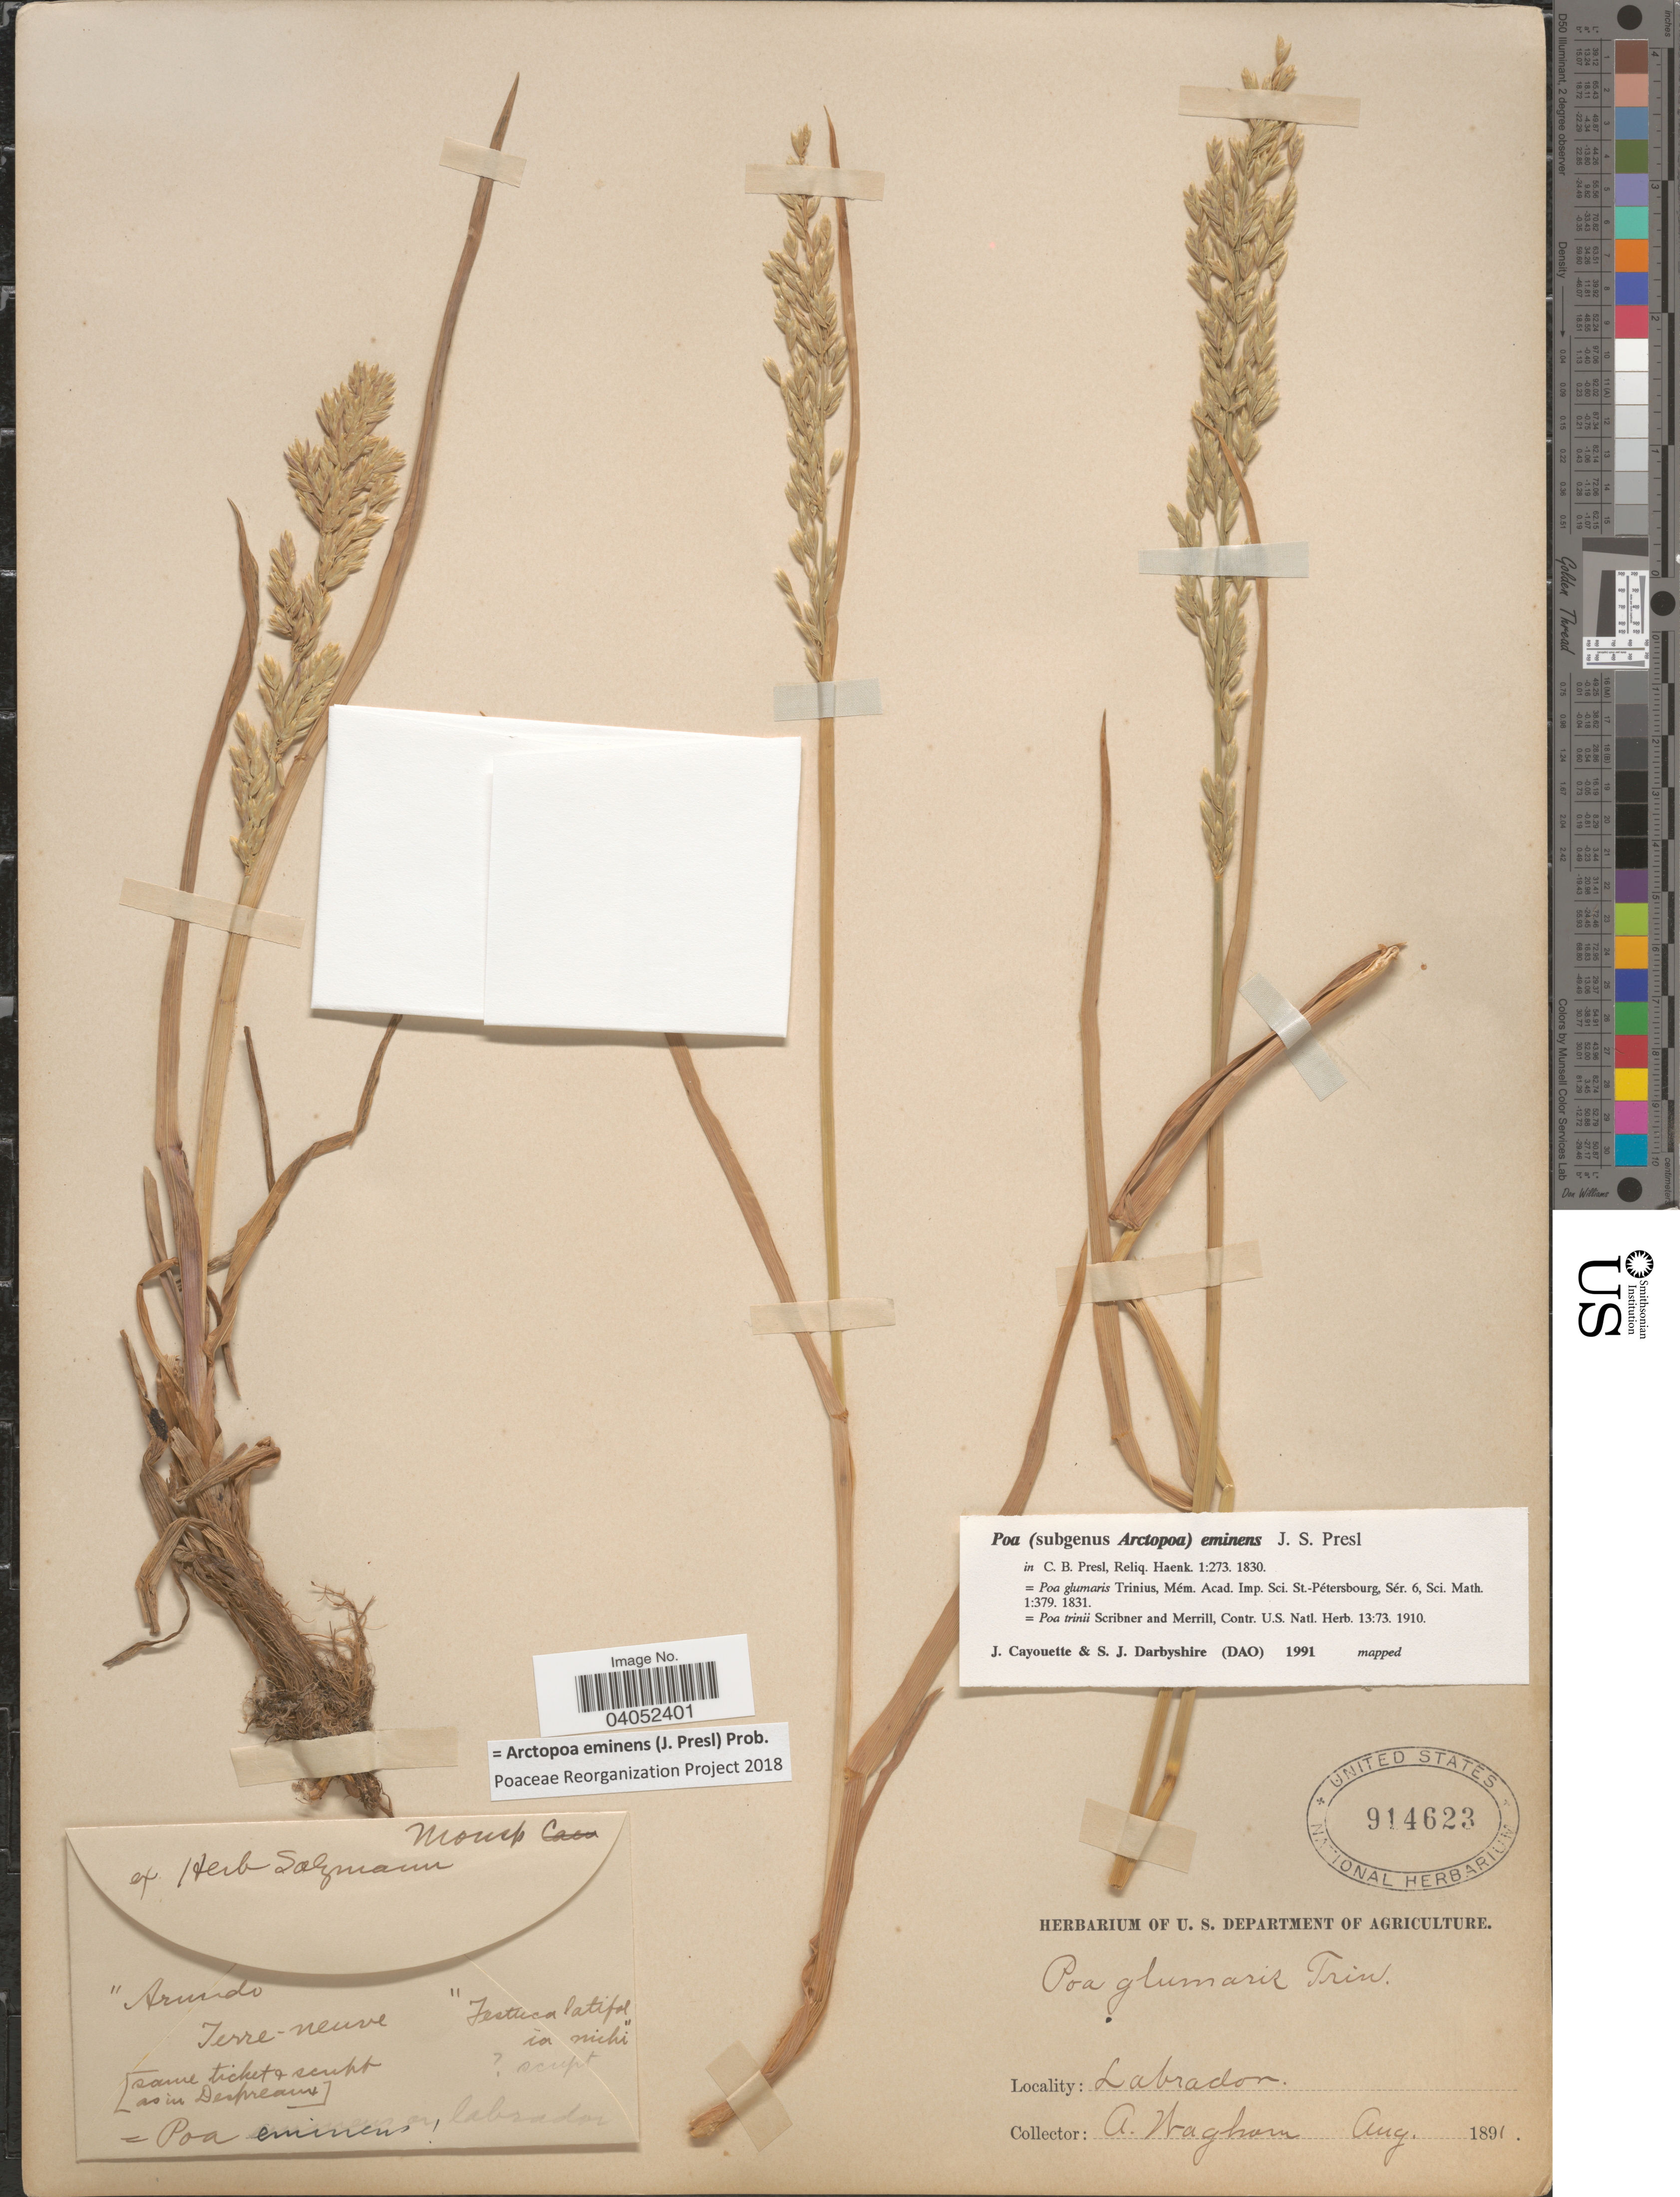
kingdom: Plantae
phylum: Tracheophyta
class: Liliopsida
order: Poales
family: Poaceae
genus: Arctopoa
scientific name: Arctopoa eminens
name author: (J. Presl) Prob.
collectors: A. Waghorn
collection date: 1891-08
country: Canada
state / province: Newfoundland and Labrador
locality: Terre-neuve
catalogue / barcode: US 914623